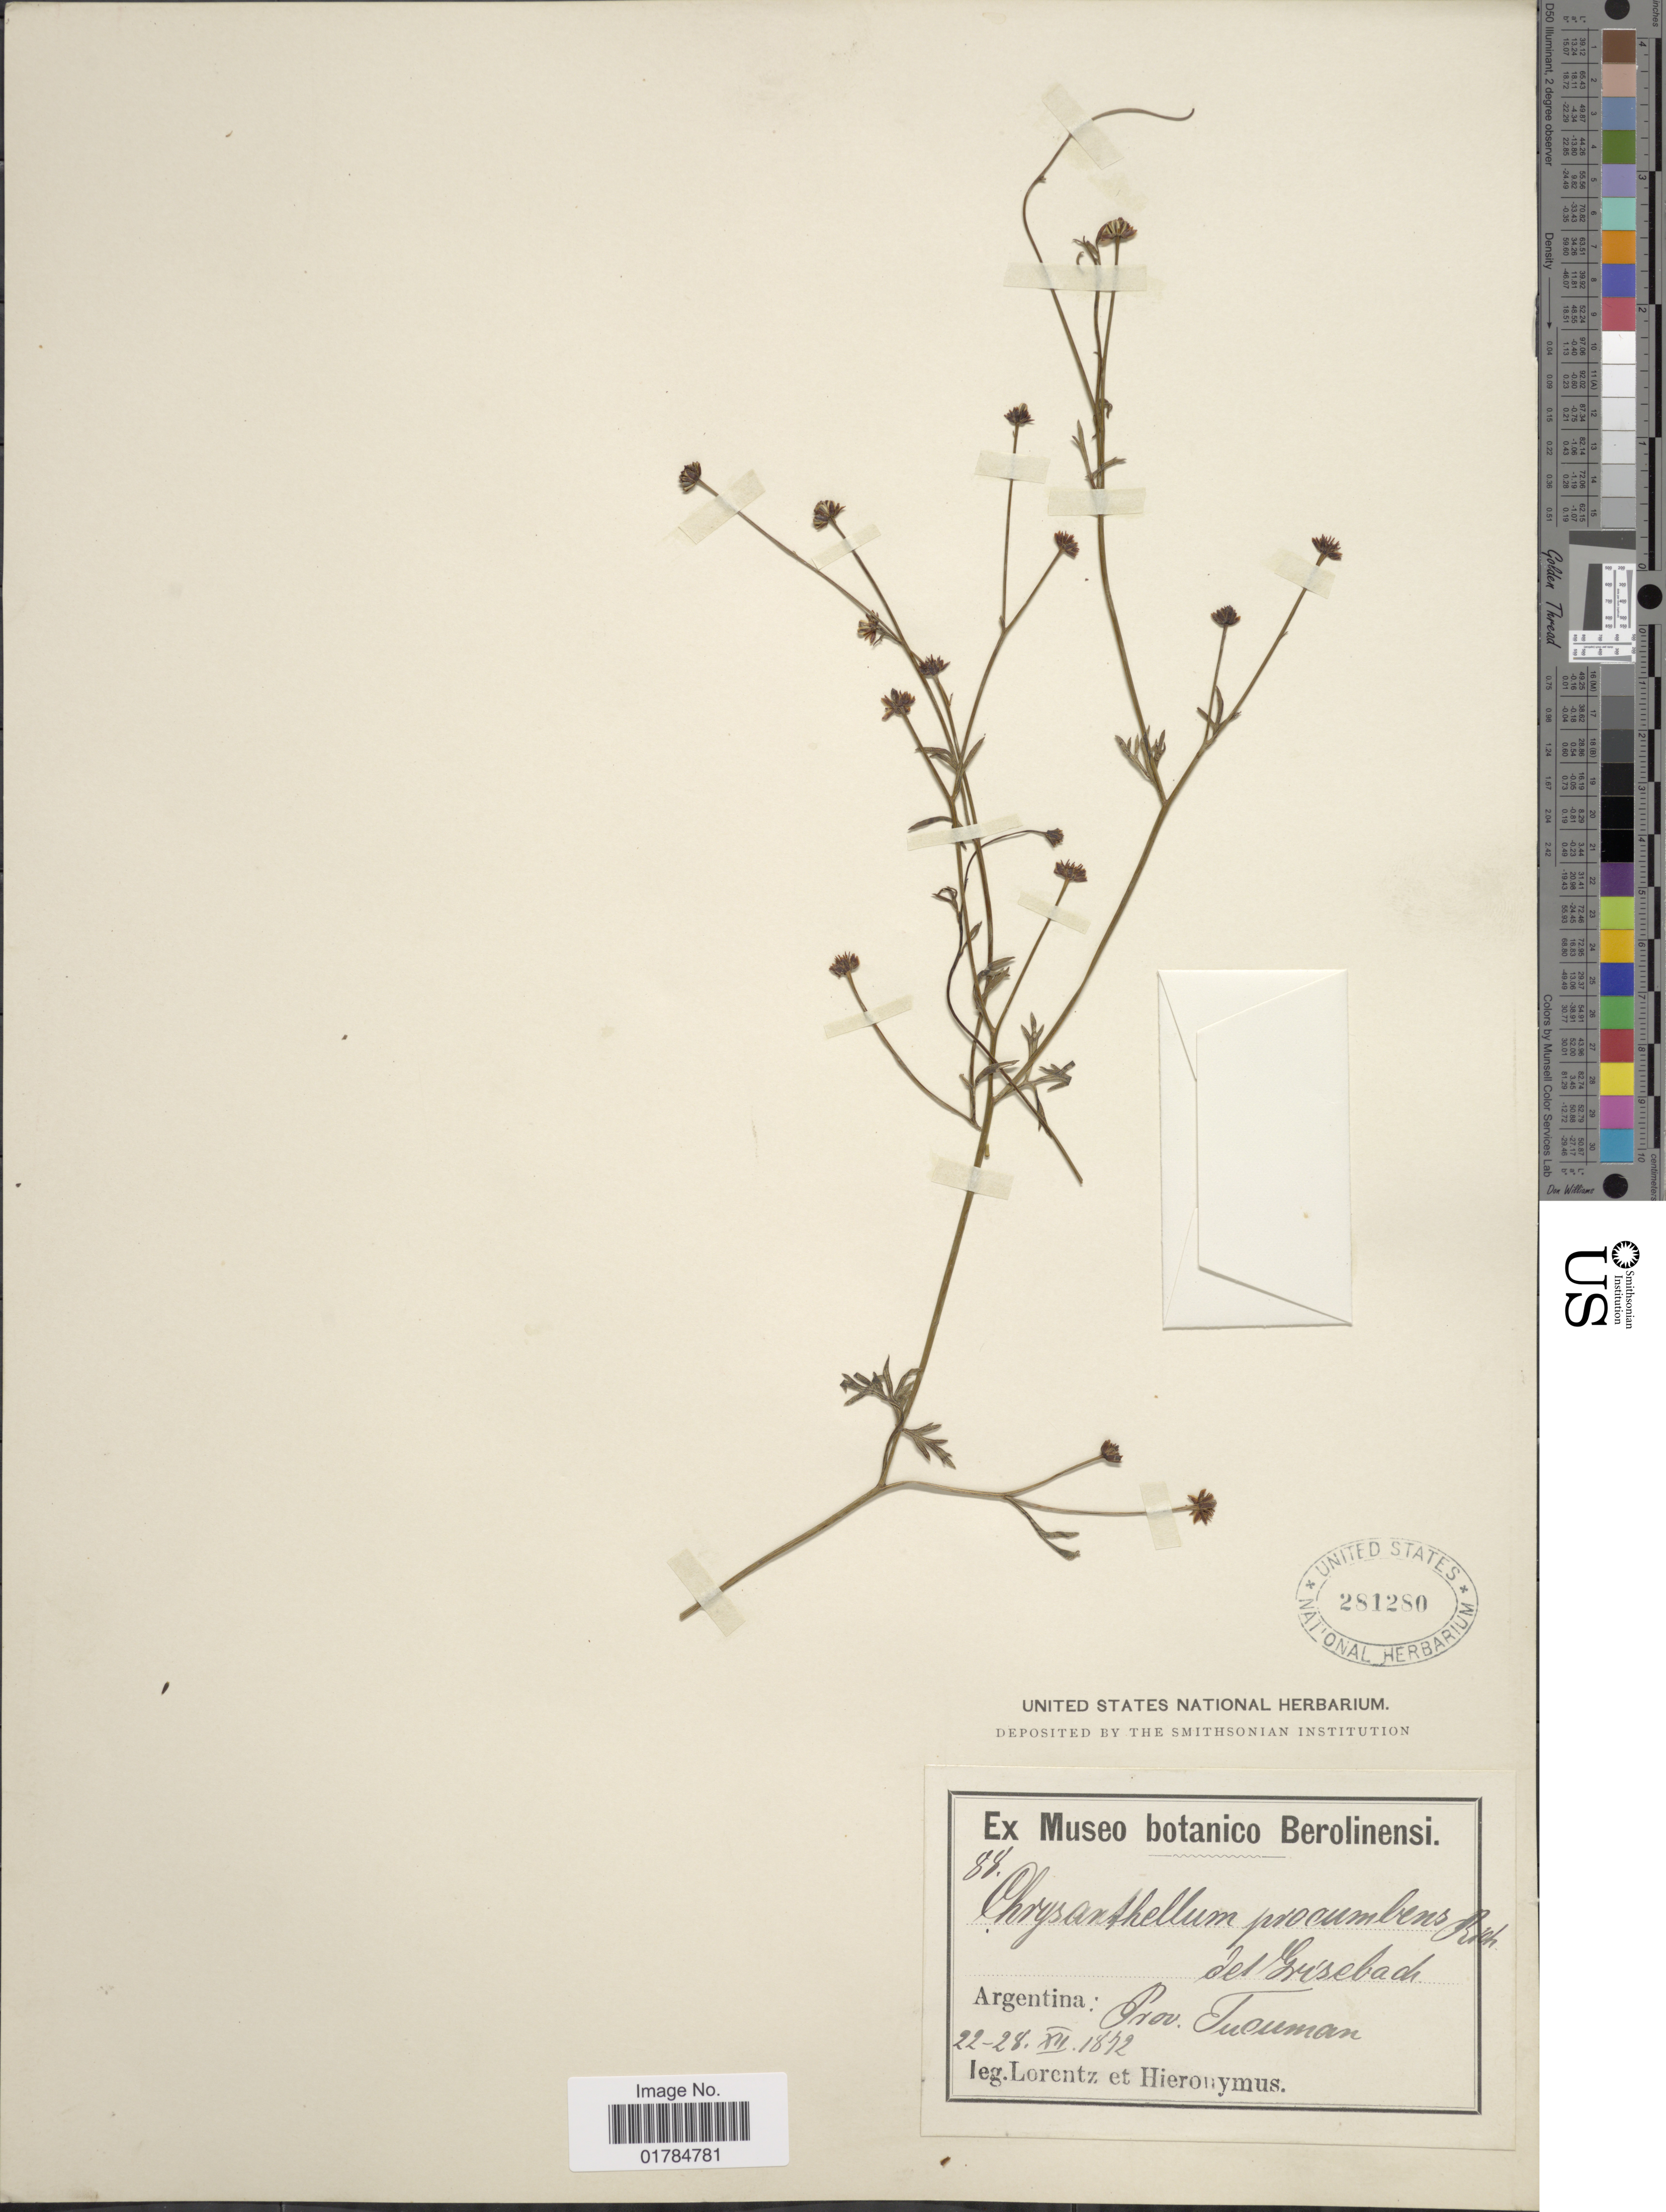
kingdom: Plantae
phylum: Tracheophyta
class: Magnoliopsida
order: Asterales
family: Asteraceae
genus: Chrysanthellum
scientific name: Chrysanthellum procumbens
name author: Pers.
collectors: -. Lorentz & -. Hieronymus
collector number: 88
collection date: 1872-12-22/1872-12-28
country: Argentina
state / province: Tucuman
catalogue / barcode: US 281280